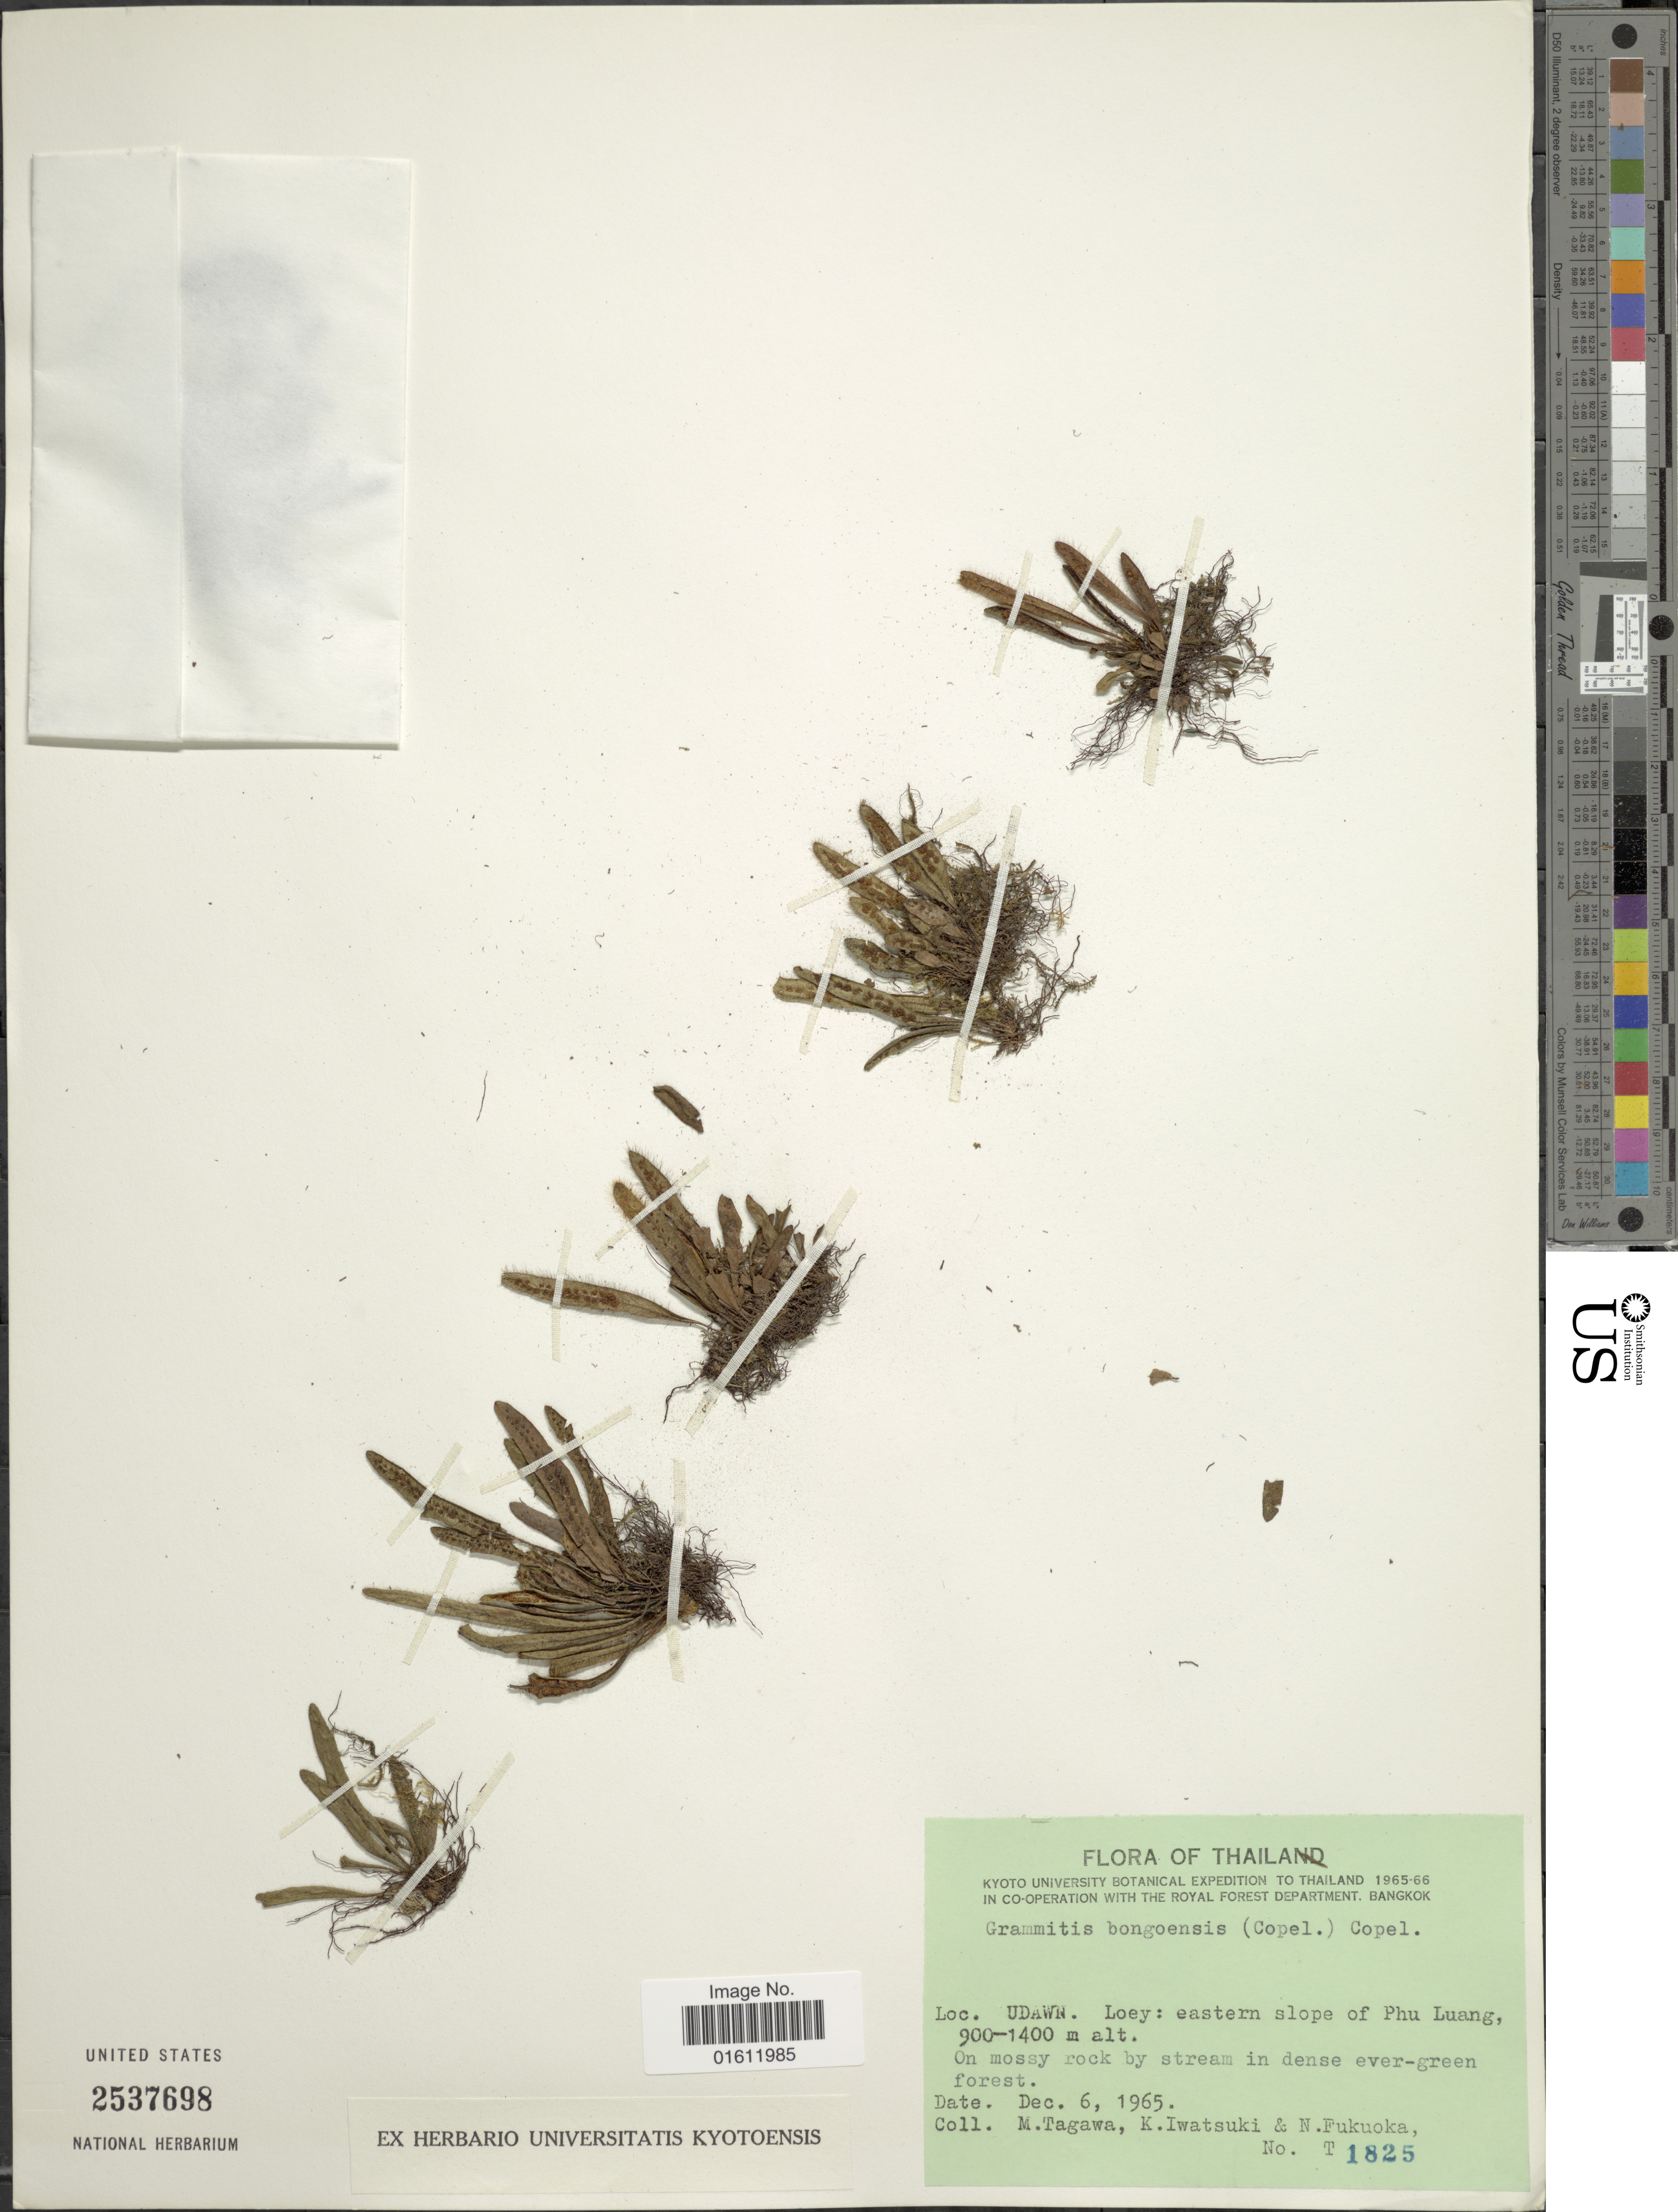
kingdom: Plantae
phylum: Tracheophyta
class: Polypodiopsida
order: Polypodiales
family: Polypodiaceae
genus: Oreogrammitis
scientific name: Oreogrammitis bongoensis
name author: (Copel.) Parris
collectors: M. Tagawa, K. Iwatsuki & N. Fukuoka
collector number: T 1825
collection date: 1965-12-06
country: Thailand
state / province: Loei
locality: Udawn. Loey: eastern slope of Phu Luang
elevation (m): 900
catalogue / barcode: US 2537698